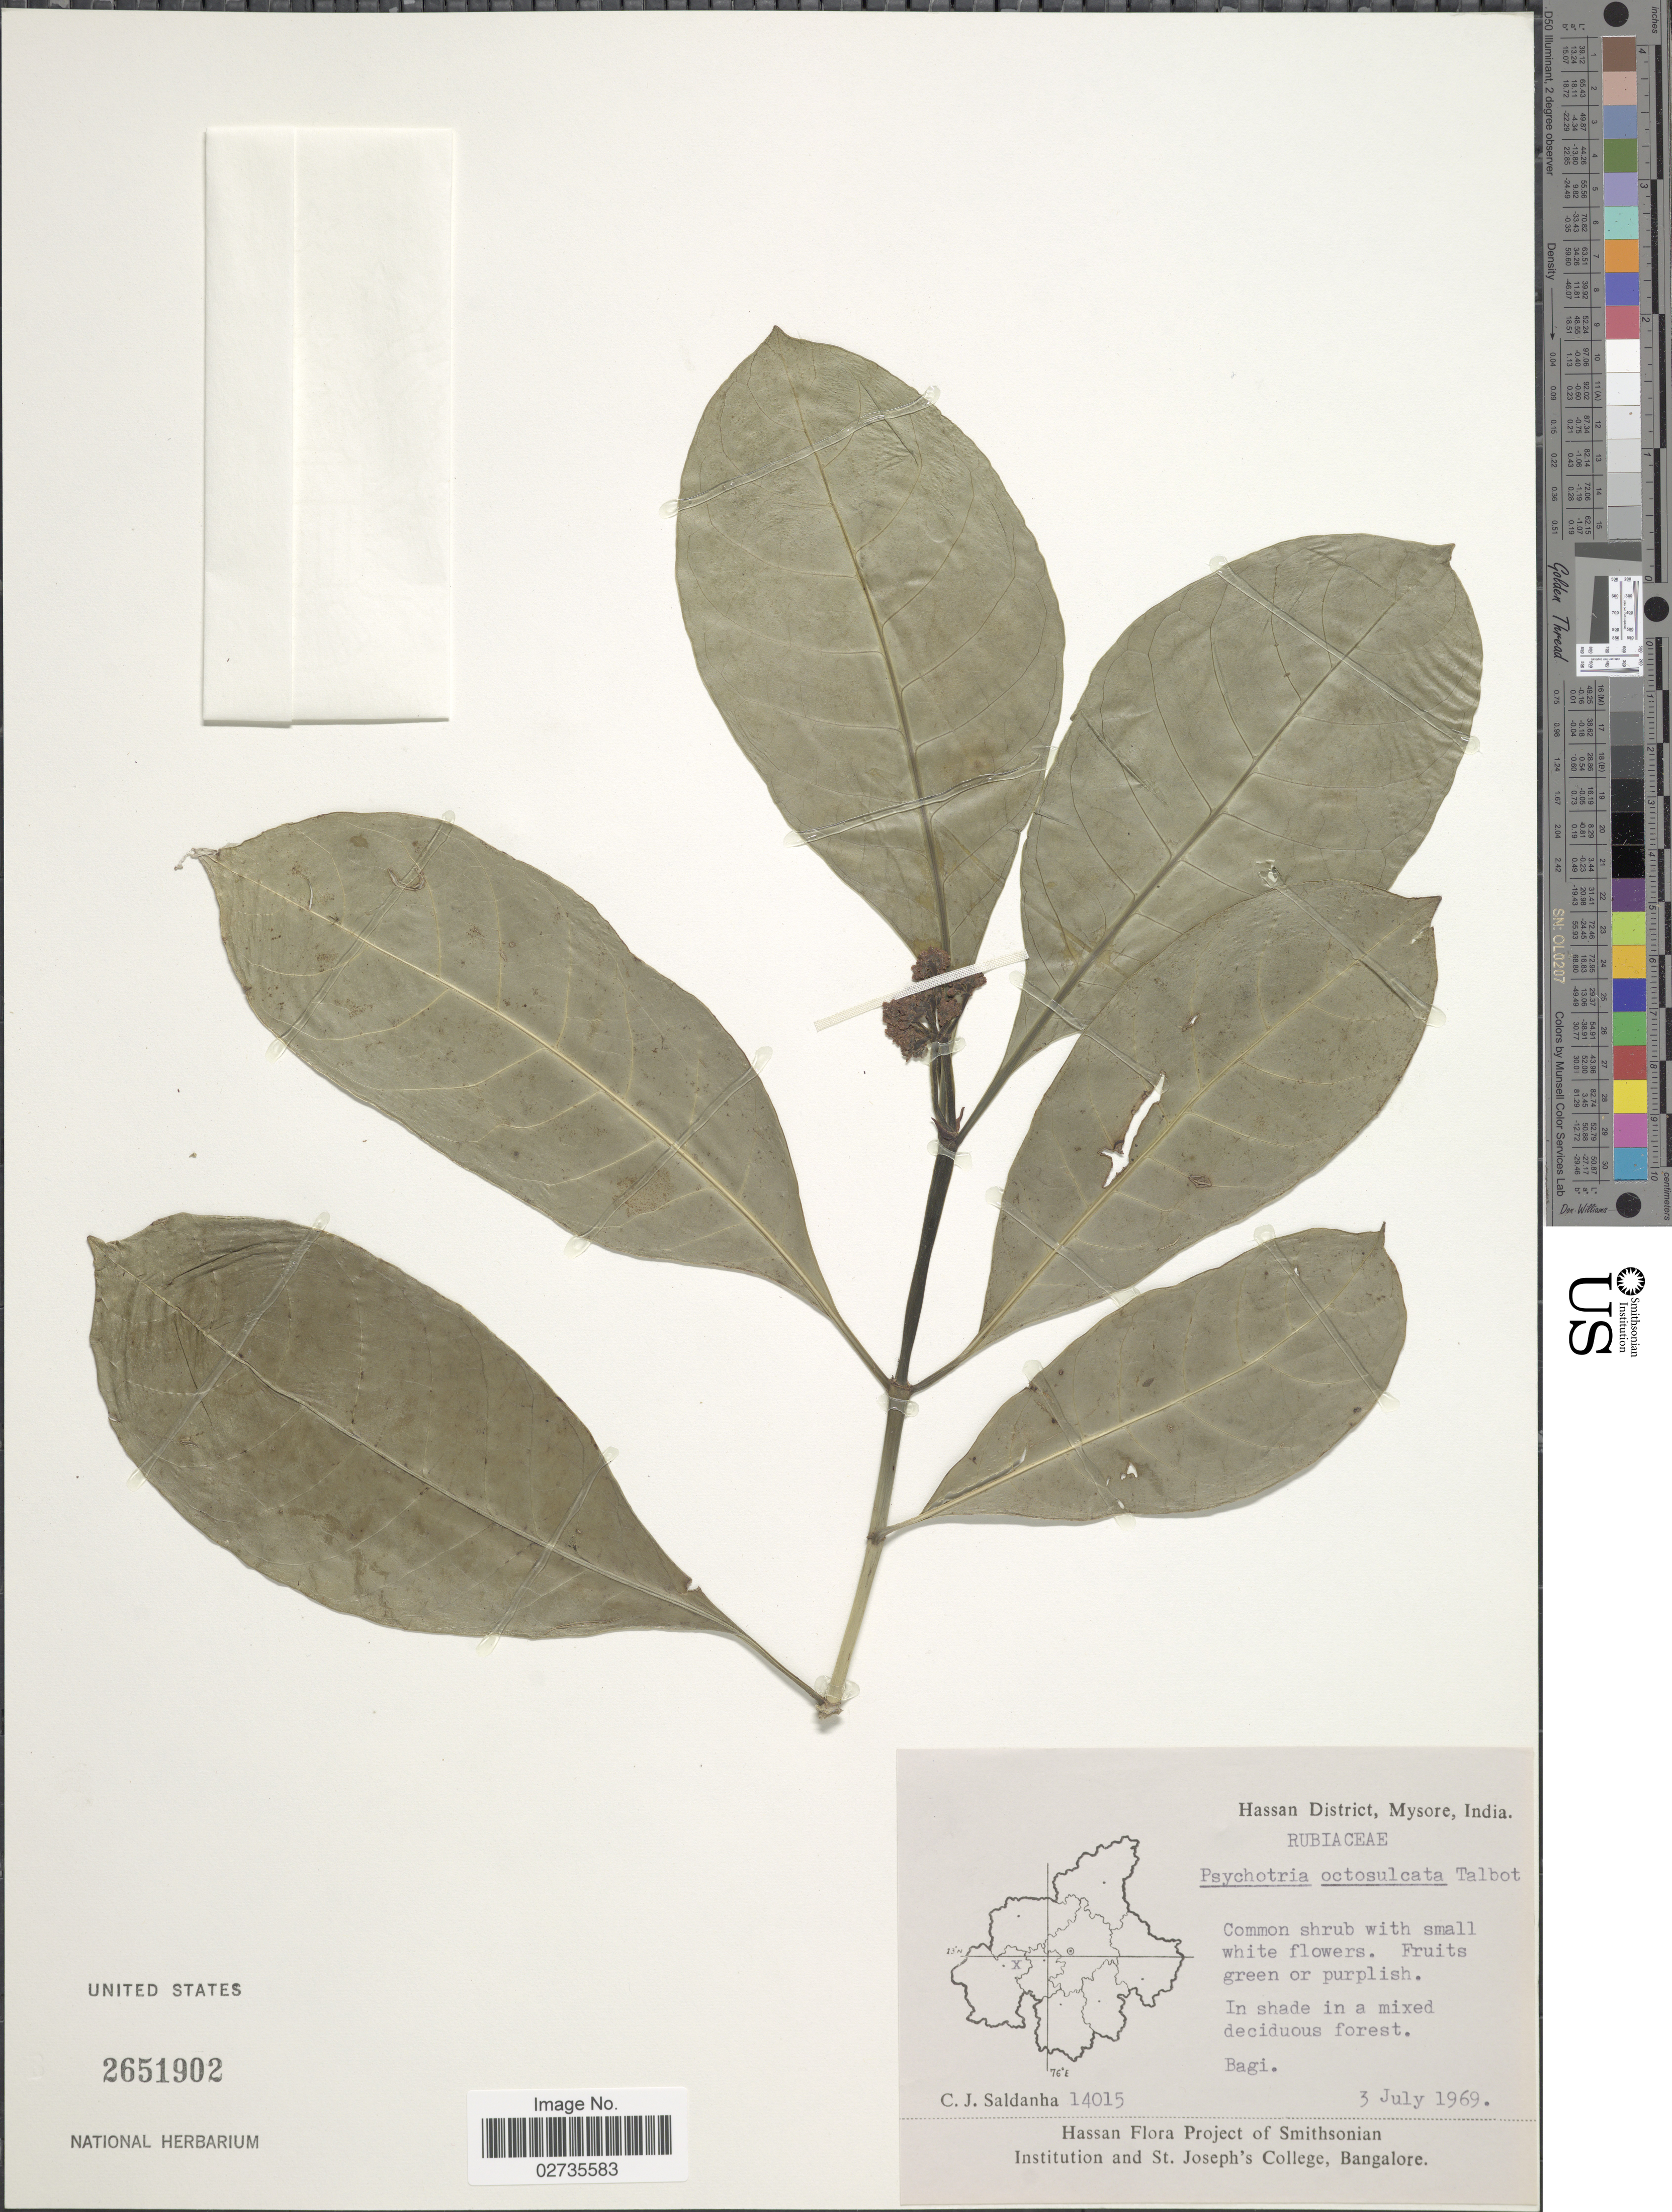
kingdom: Plantae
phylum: Tracheophyta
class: Magnoliopsida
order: Gentianales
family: Rubiaceae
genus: Psychotria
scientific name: Psychotria octosulcata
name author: Talbot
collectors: C. Saldanha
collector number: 14015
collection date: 1969-07-03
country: India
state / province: Karnataka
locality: Hassan District, Mysore District, In shade in a mixed deciduous forest. Bagi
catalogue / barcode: US 2651902